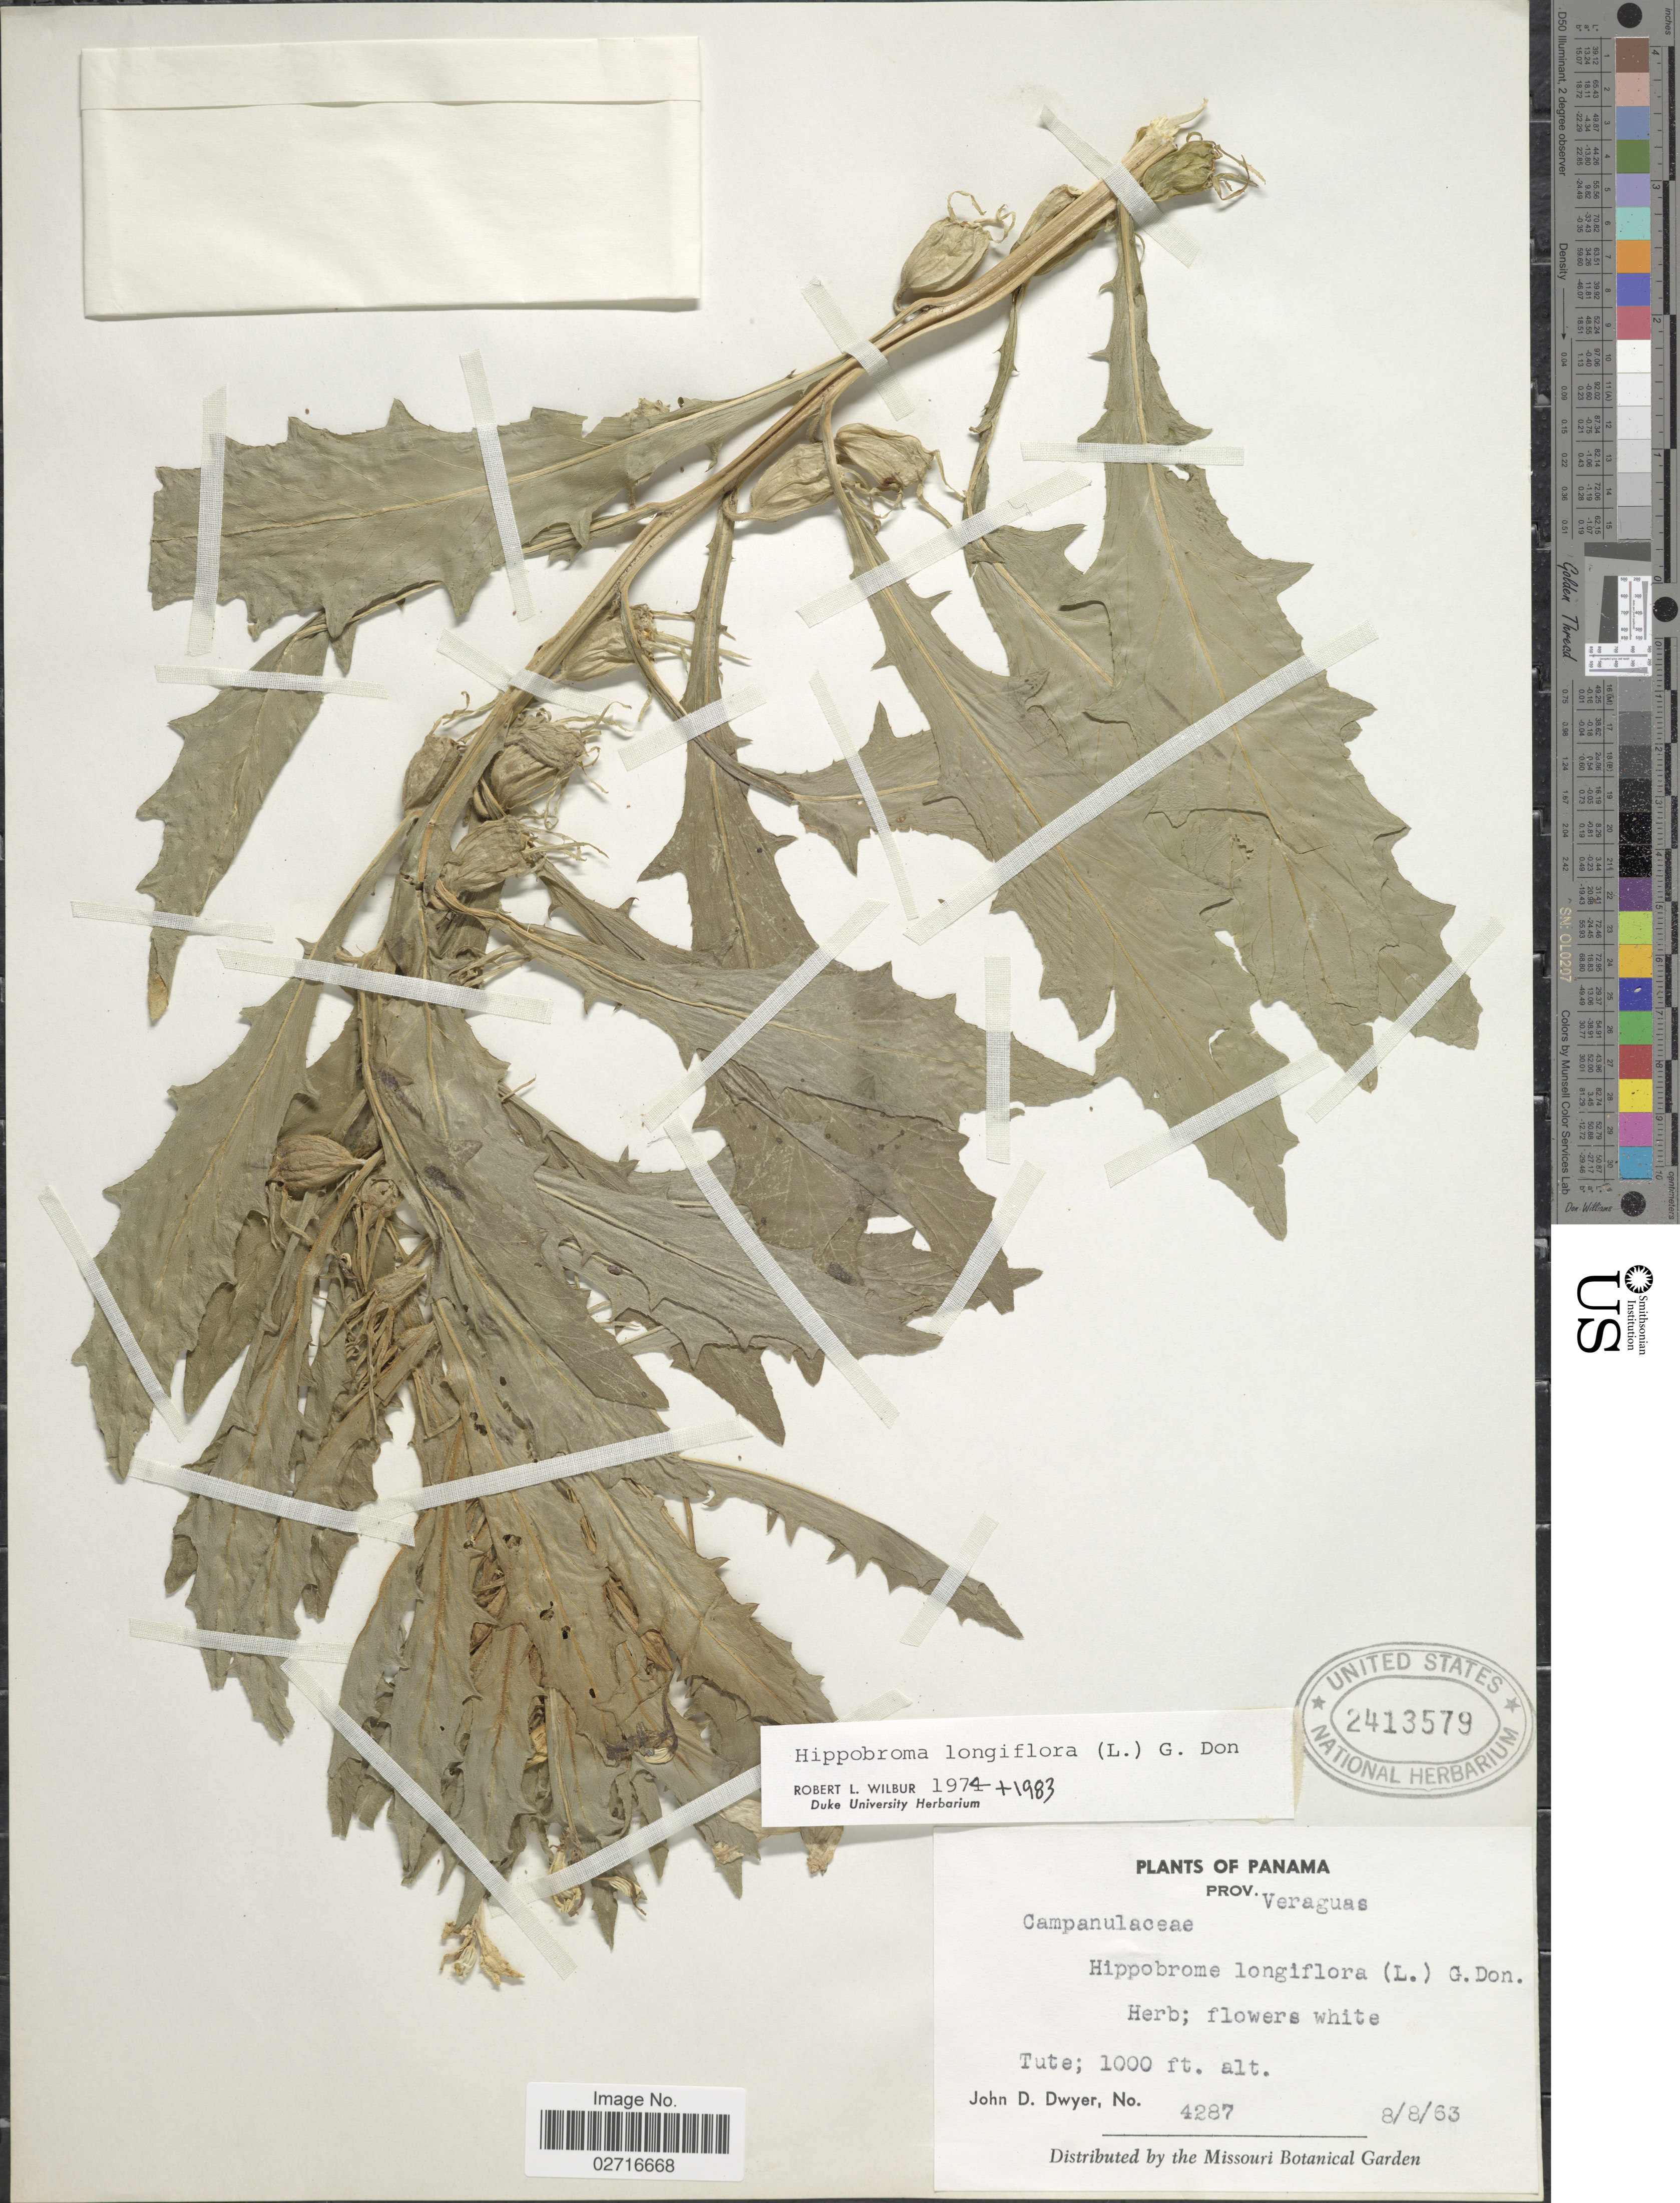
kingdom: Plantae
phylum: Tracheophyta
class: Magnoliopsida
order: Asterales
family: Campanulaceae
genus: Hippobroma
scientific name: Hippobroma longiflora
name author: (L.) G. Don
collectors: J. D. Dwyer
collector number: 4287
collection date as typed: Transcribed d/m/y: 8/8/63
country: Panama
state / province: Veraguas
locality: Tute.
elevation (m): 305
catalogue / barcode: US 2413579